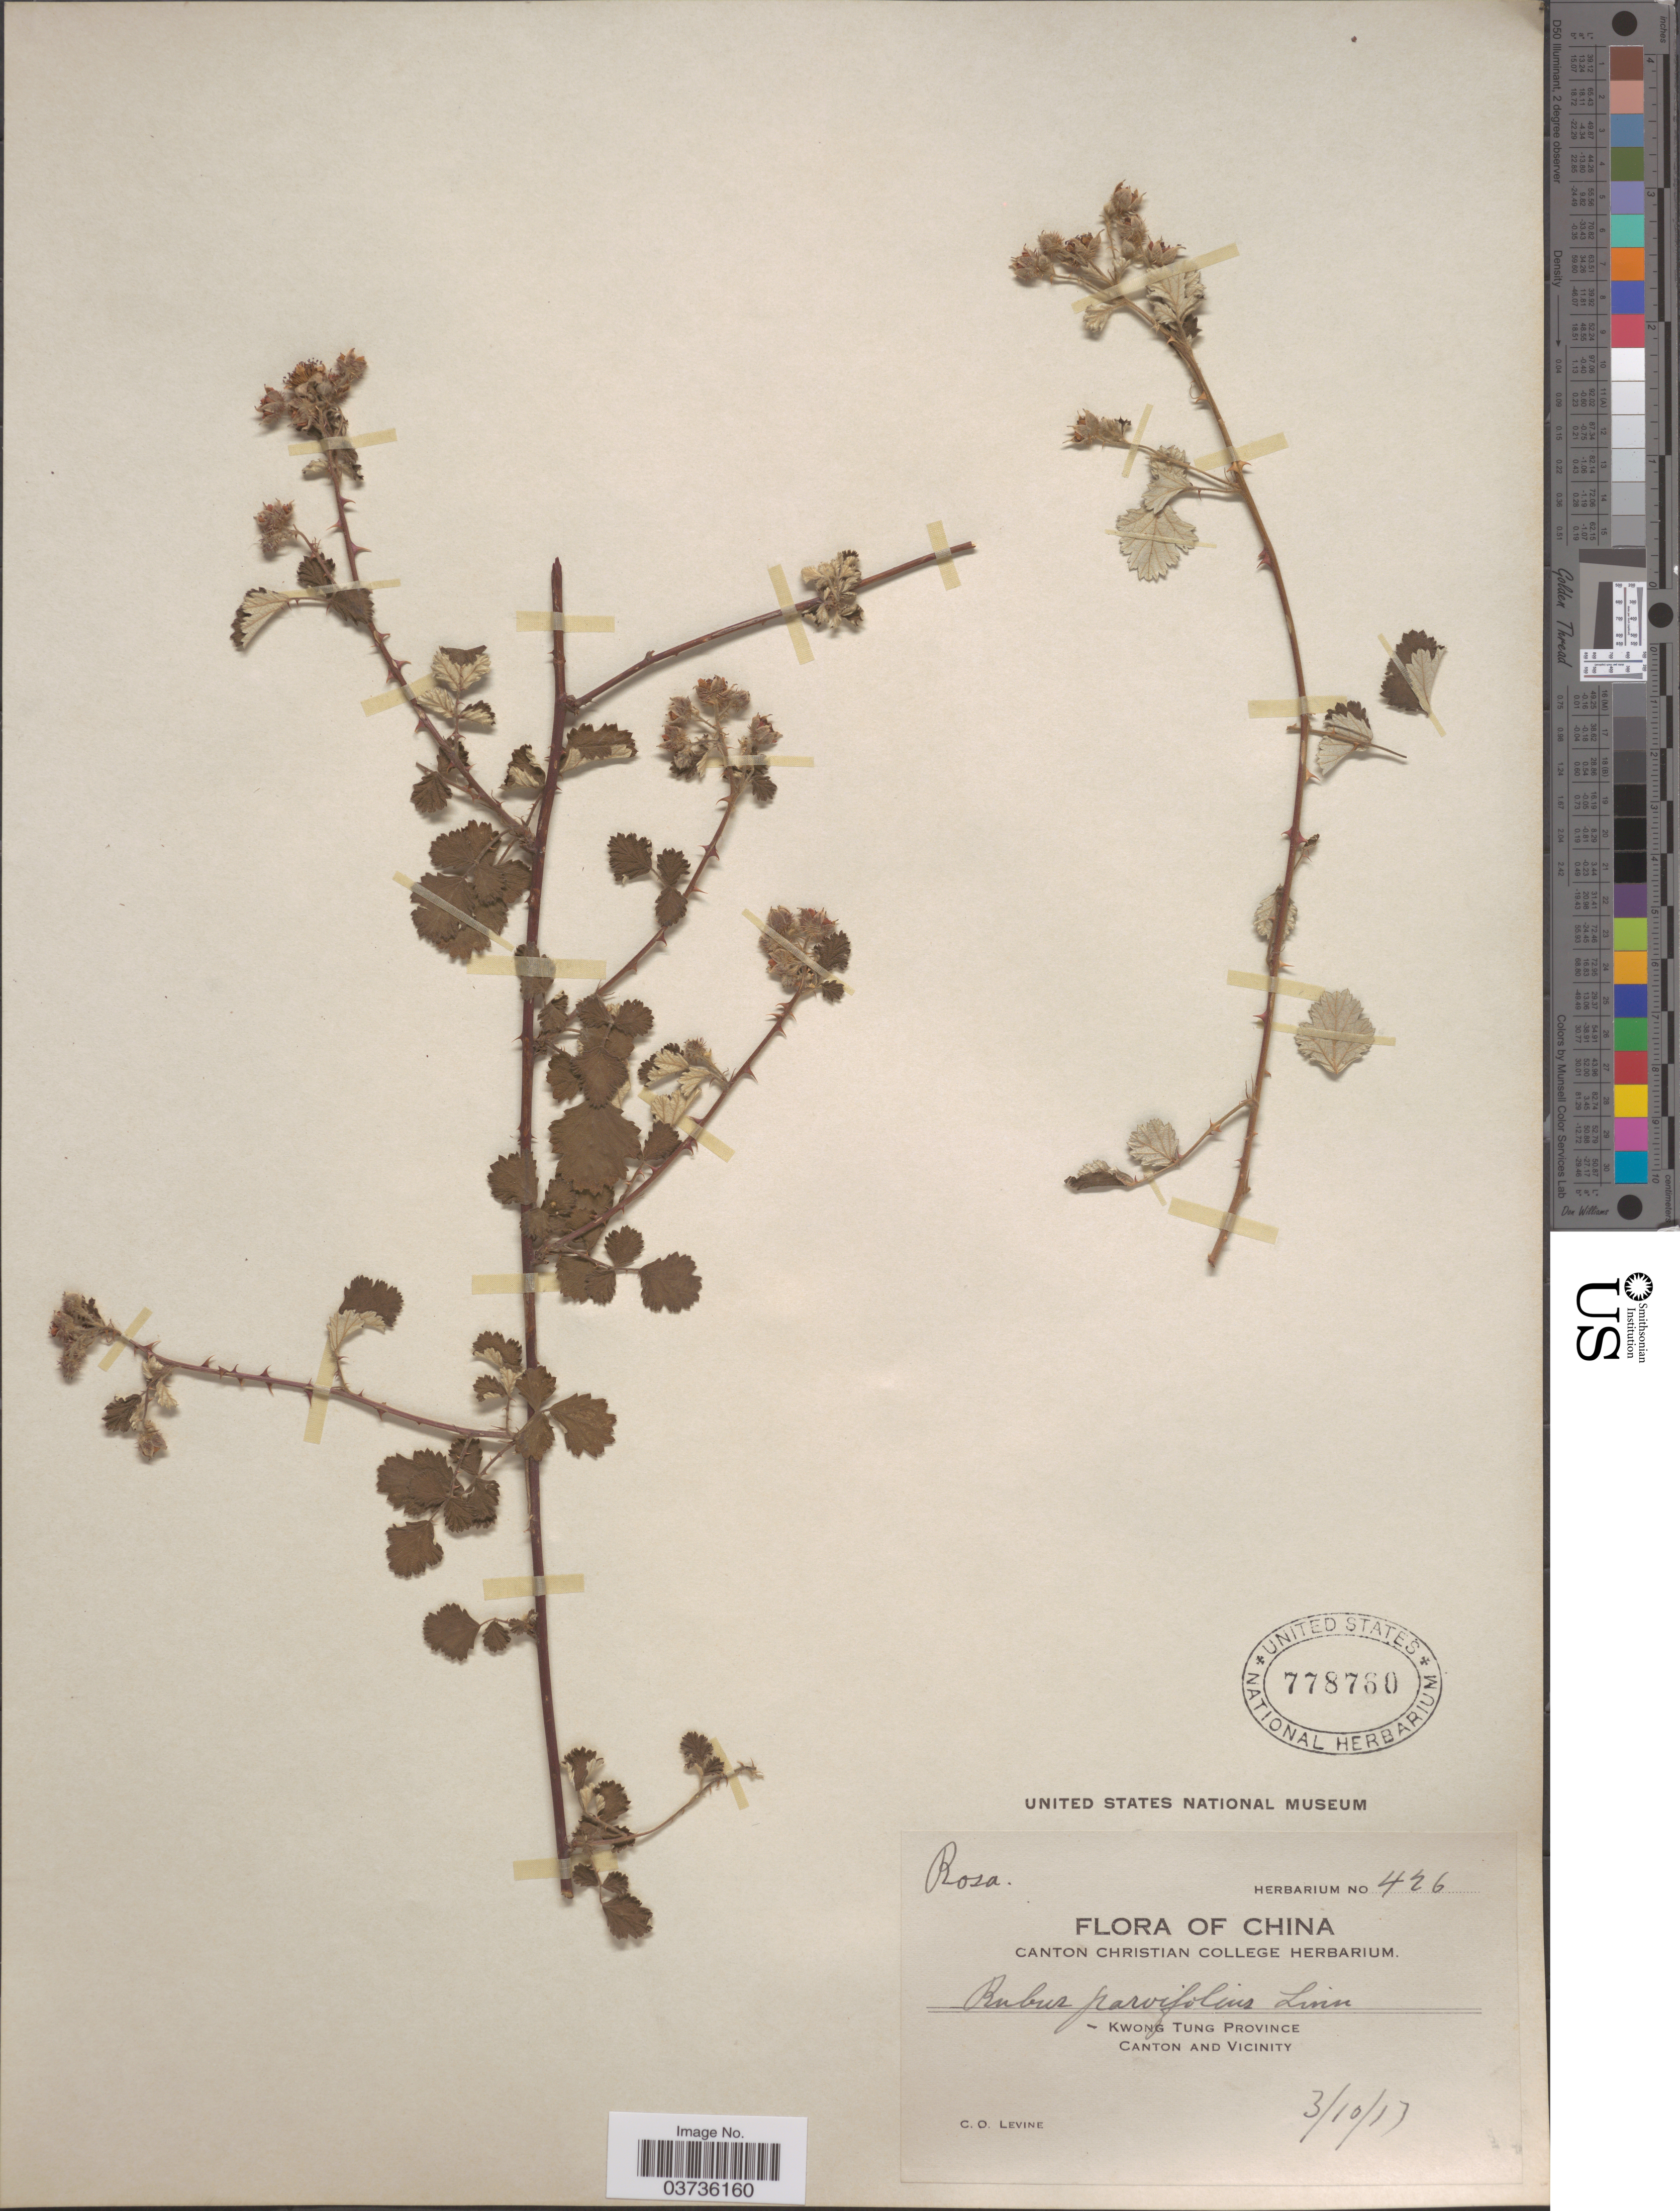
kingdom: Plantae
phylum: Tracheophyta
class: Magnoliopsida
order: Rosales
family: Rosaceae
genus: Rubus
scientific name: Rubus parvifolius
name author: L.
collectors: C. O. Levine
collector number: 426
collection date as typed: Transcribed d/m/y: 3/10/17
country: China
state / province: Guangdong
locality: Kwong Tung Province, Canton and Vicinity.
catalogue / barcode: US 778760